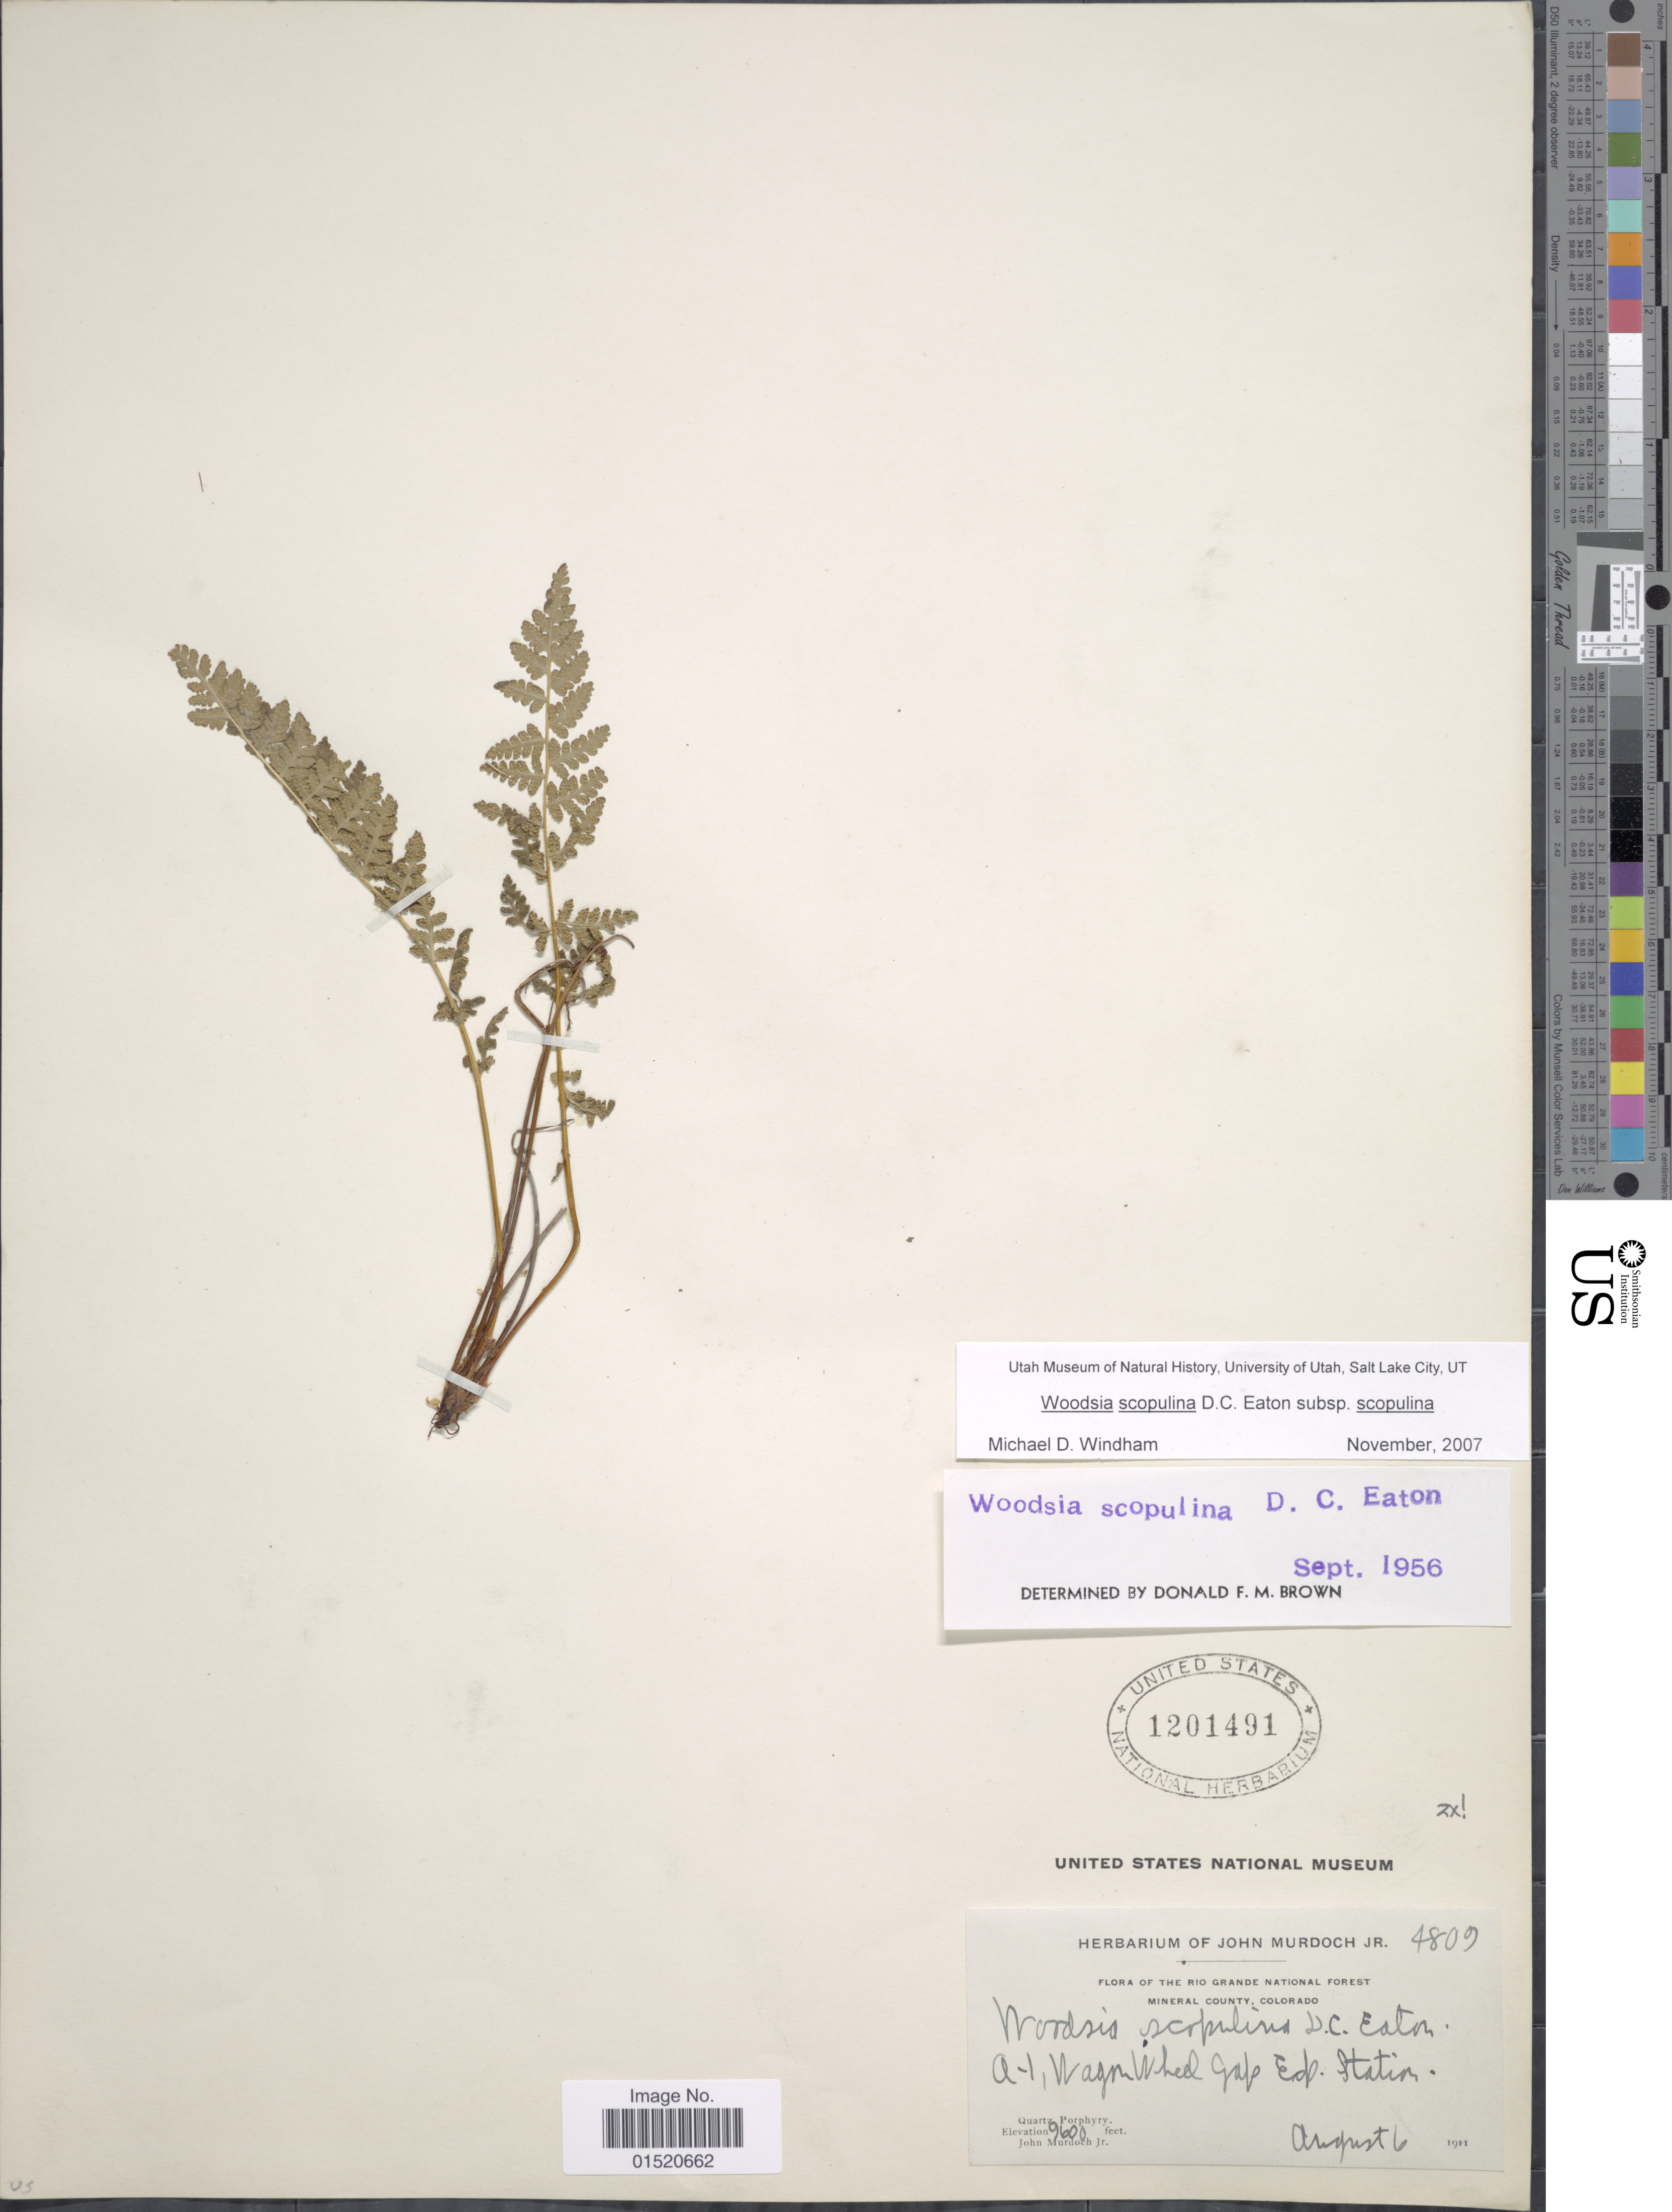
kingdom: Plantae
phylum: Tracheophyta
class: Polypodiopsida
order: Polypodiales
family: Woodsiaceae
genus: Woodsia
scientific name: Woodsia scopulina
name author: D.C. Eaton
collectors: J. Murdoch Jr.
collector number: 4809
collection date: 1911-08-06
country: United States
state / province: Colorado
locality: The Rio Grande National Forest Mineral County, a-1, Wagon Wheel Gap Exp Station, Quartz Porphyry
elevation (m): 2926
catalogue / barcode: US 1201491